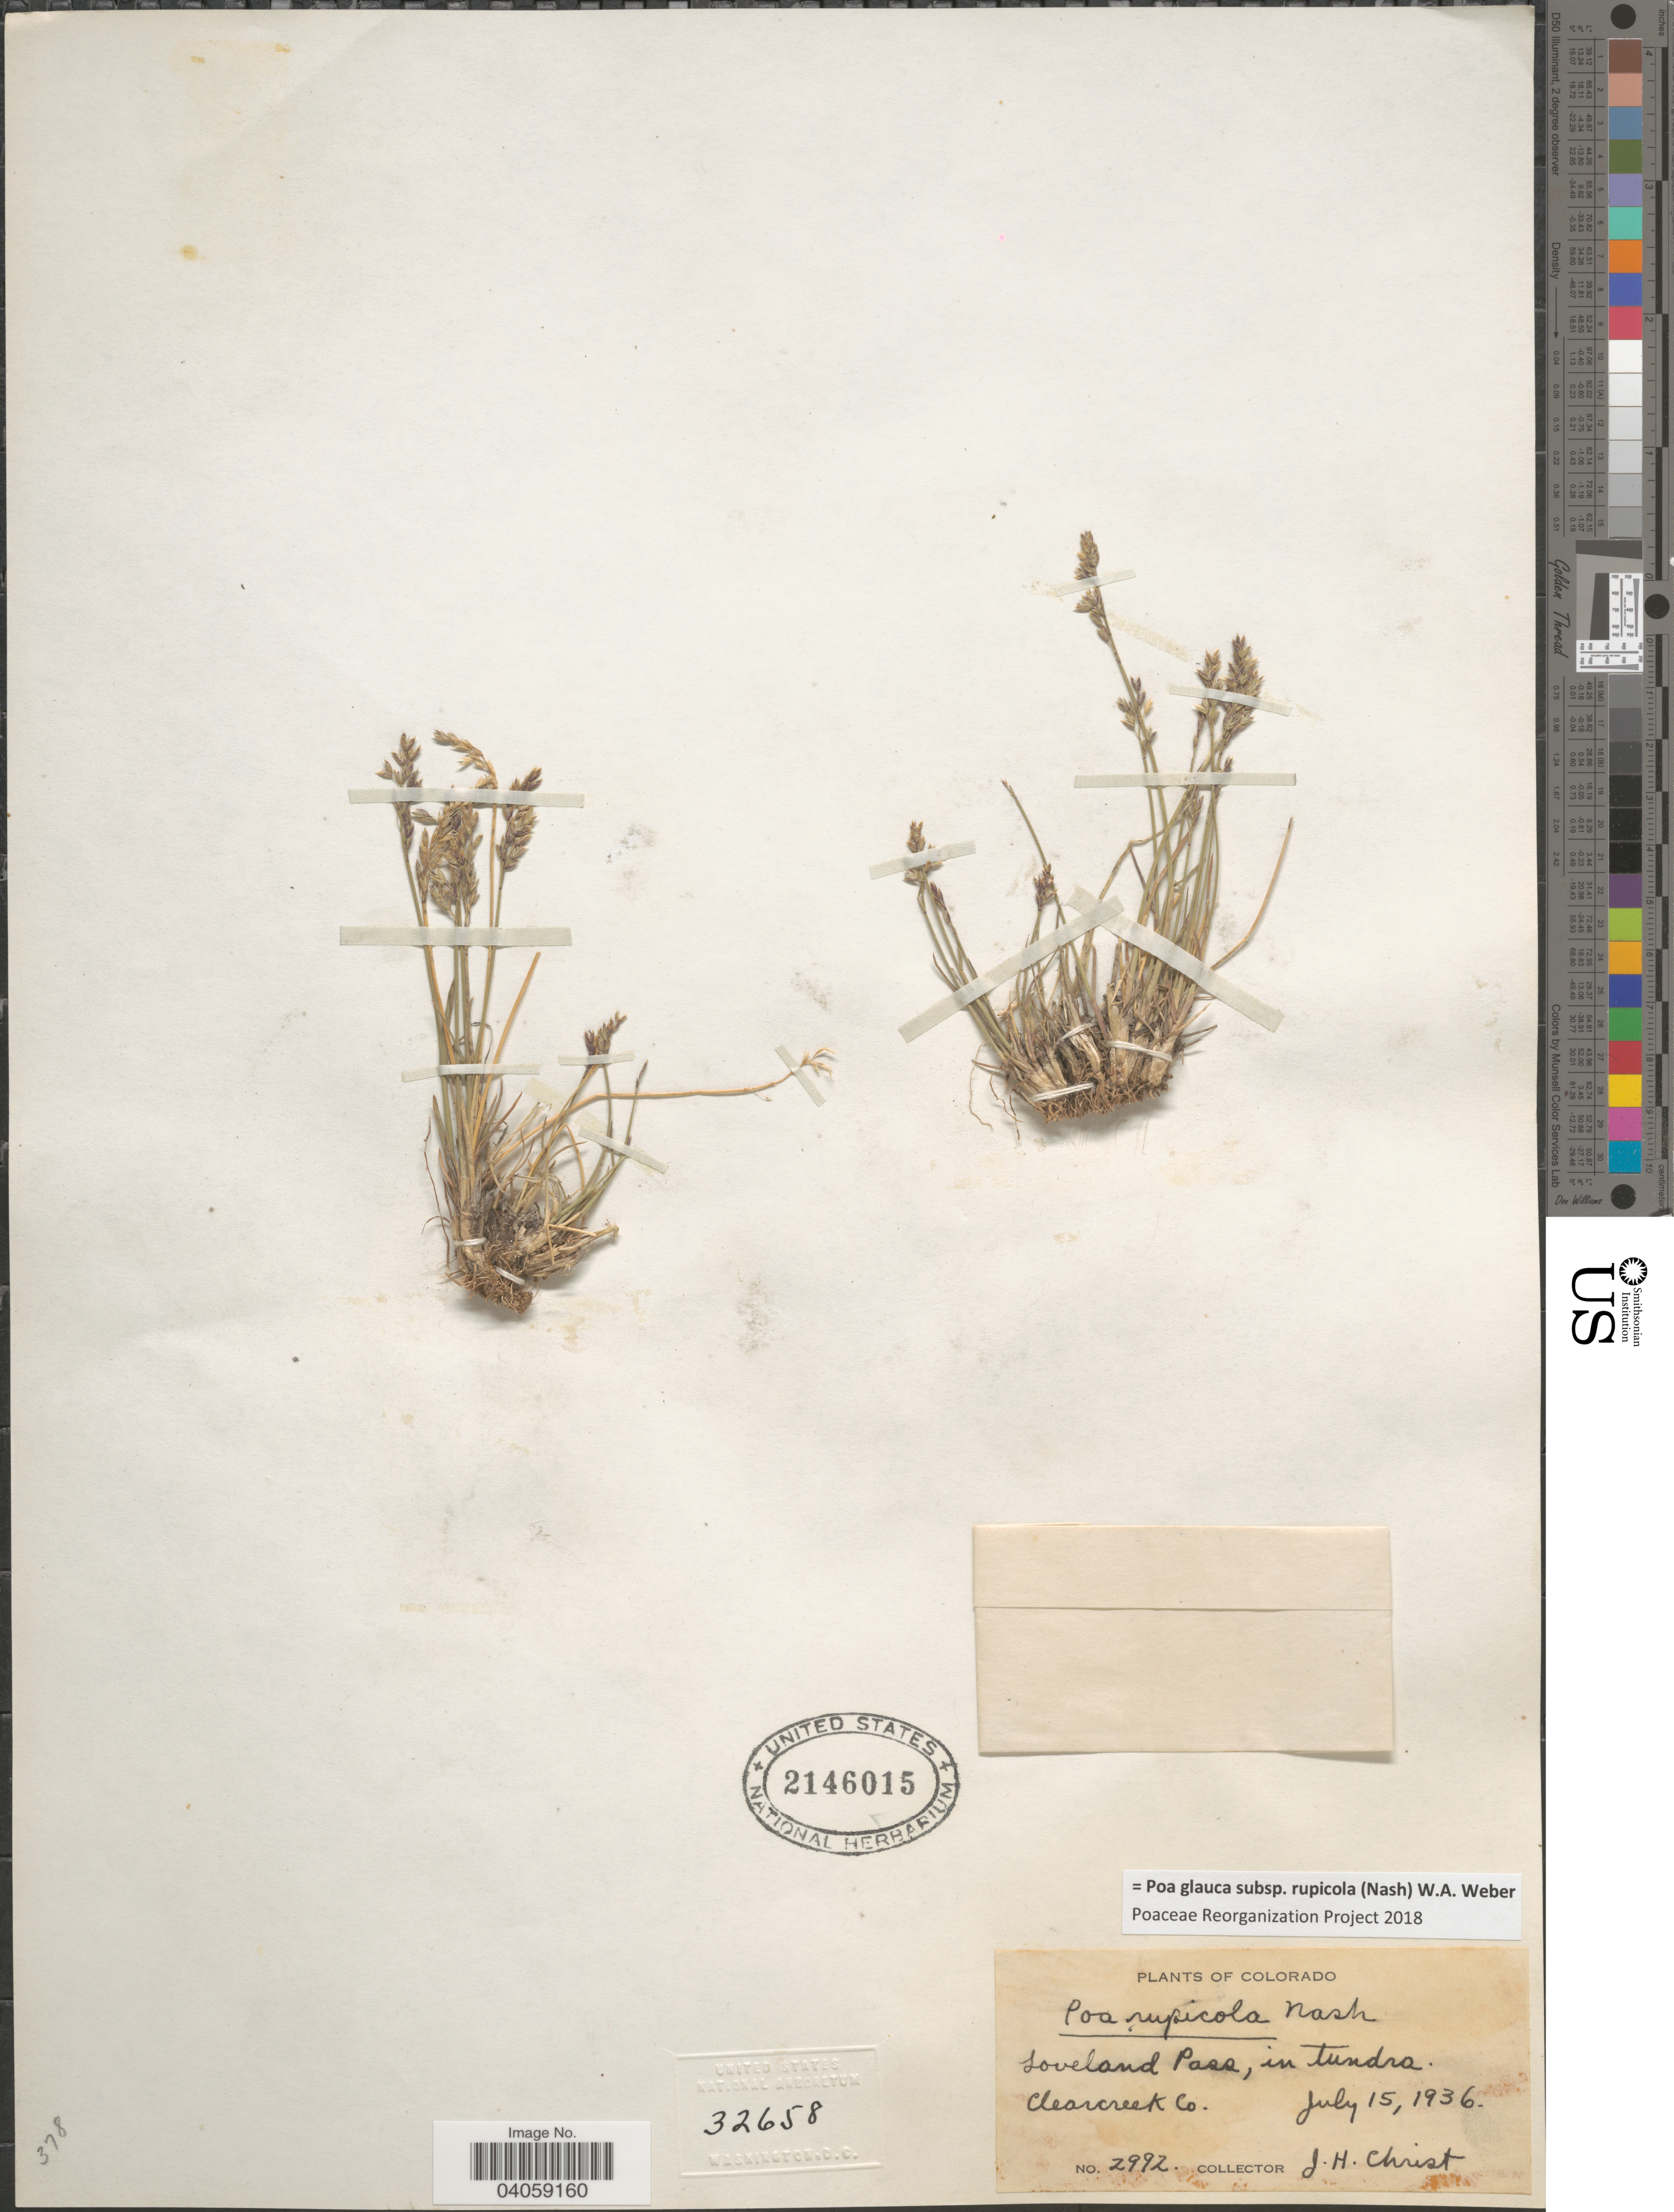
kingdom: Plantae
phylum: Tracheophyta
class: Liliopsida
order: Poales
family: Poaceae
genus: Poa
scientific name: Poa glauca subsp. rupicola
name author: (Nash) W.A. Weber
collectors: J. H. Christ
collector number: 2992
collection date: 1936-07-15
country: United States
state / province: Colorado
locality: Loveland Pass, in tundra. Clearcreek Co.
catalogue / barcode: US 2146015